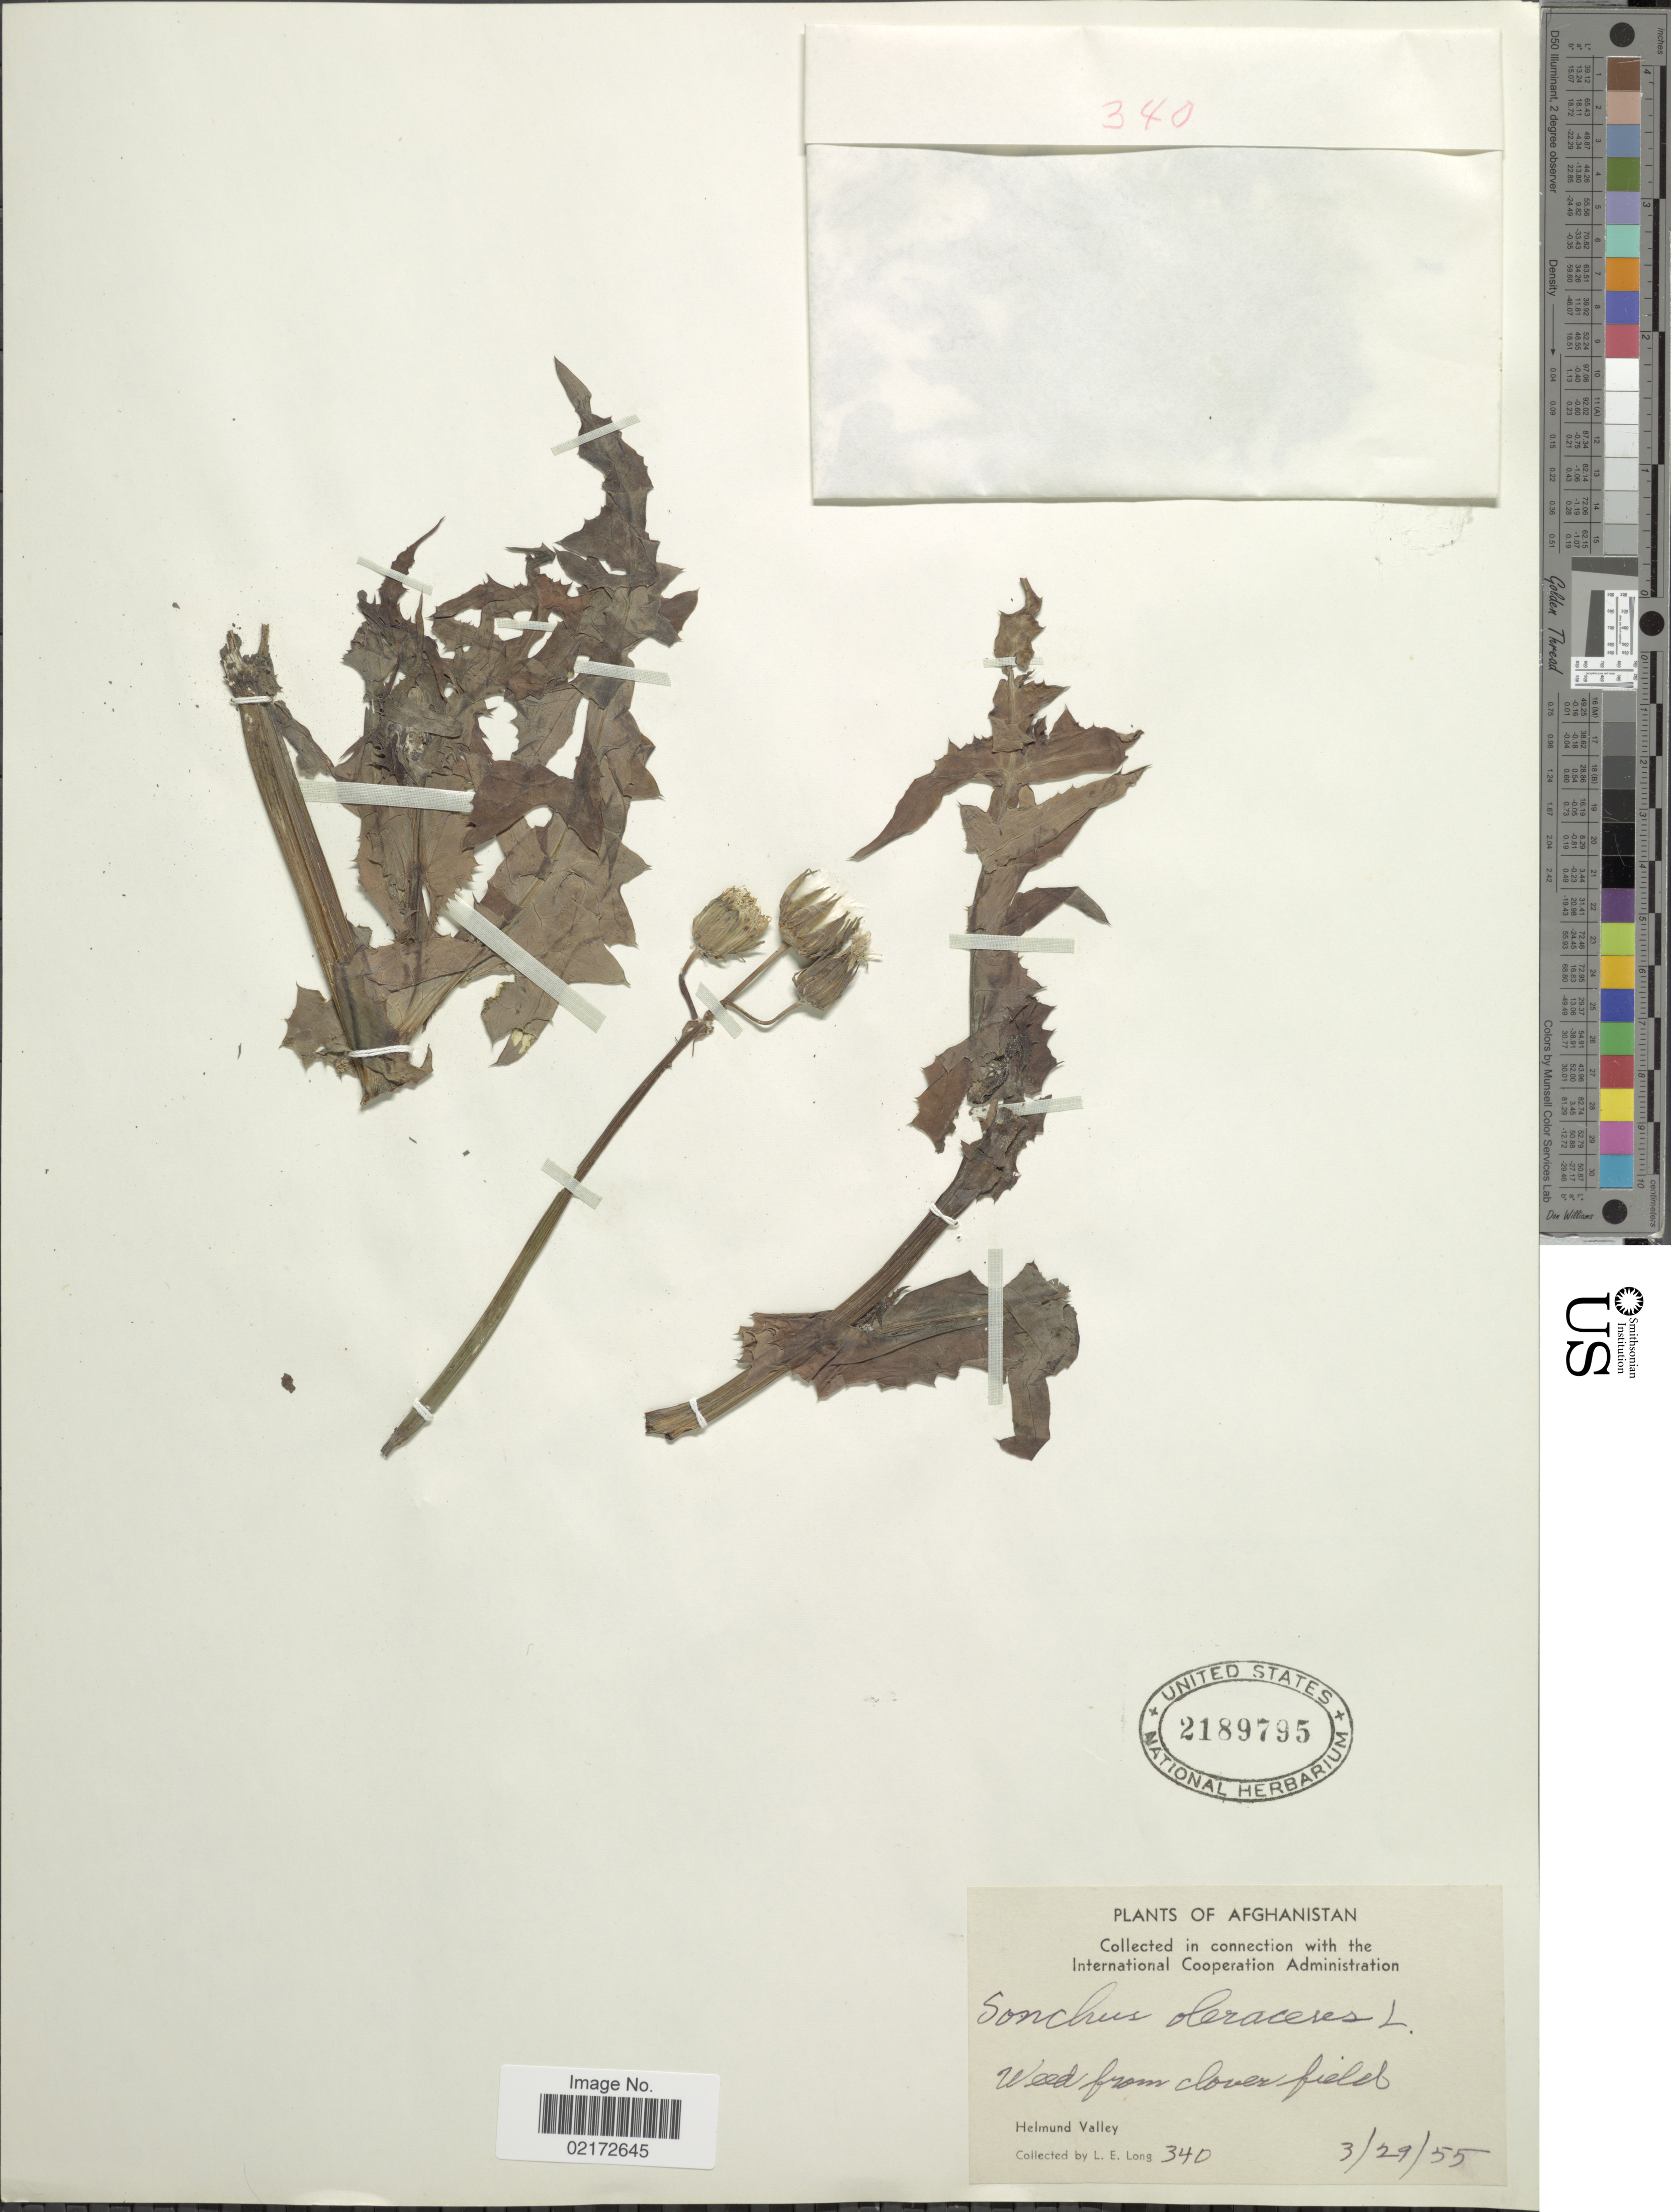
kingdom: Plantae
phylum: Tracheophyta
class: Magnoliopsida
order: Asterales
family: Asteraceae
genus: Sonchus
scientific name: Sonchus oleraceus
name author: L.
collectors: L. E. Long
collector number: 340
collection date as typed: Transcribed d/m/y: 29/3/55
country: Afghanistan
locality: Weed from clover field. Helmund Valley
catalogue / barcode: US 2189795